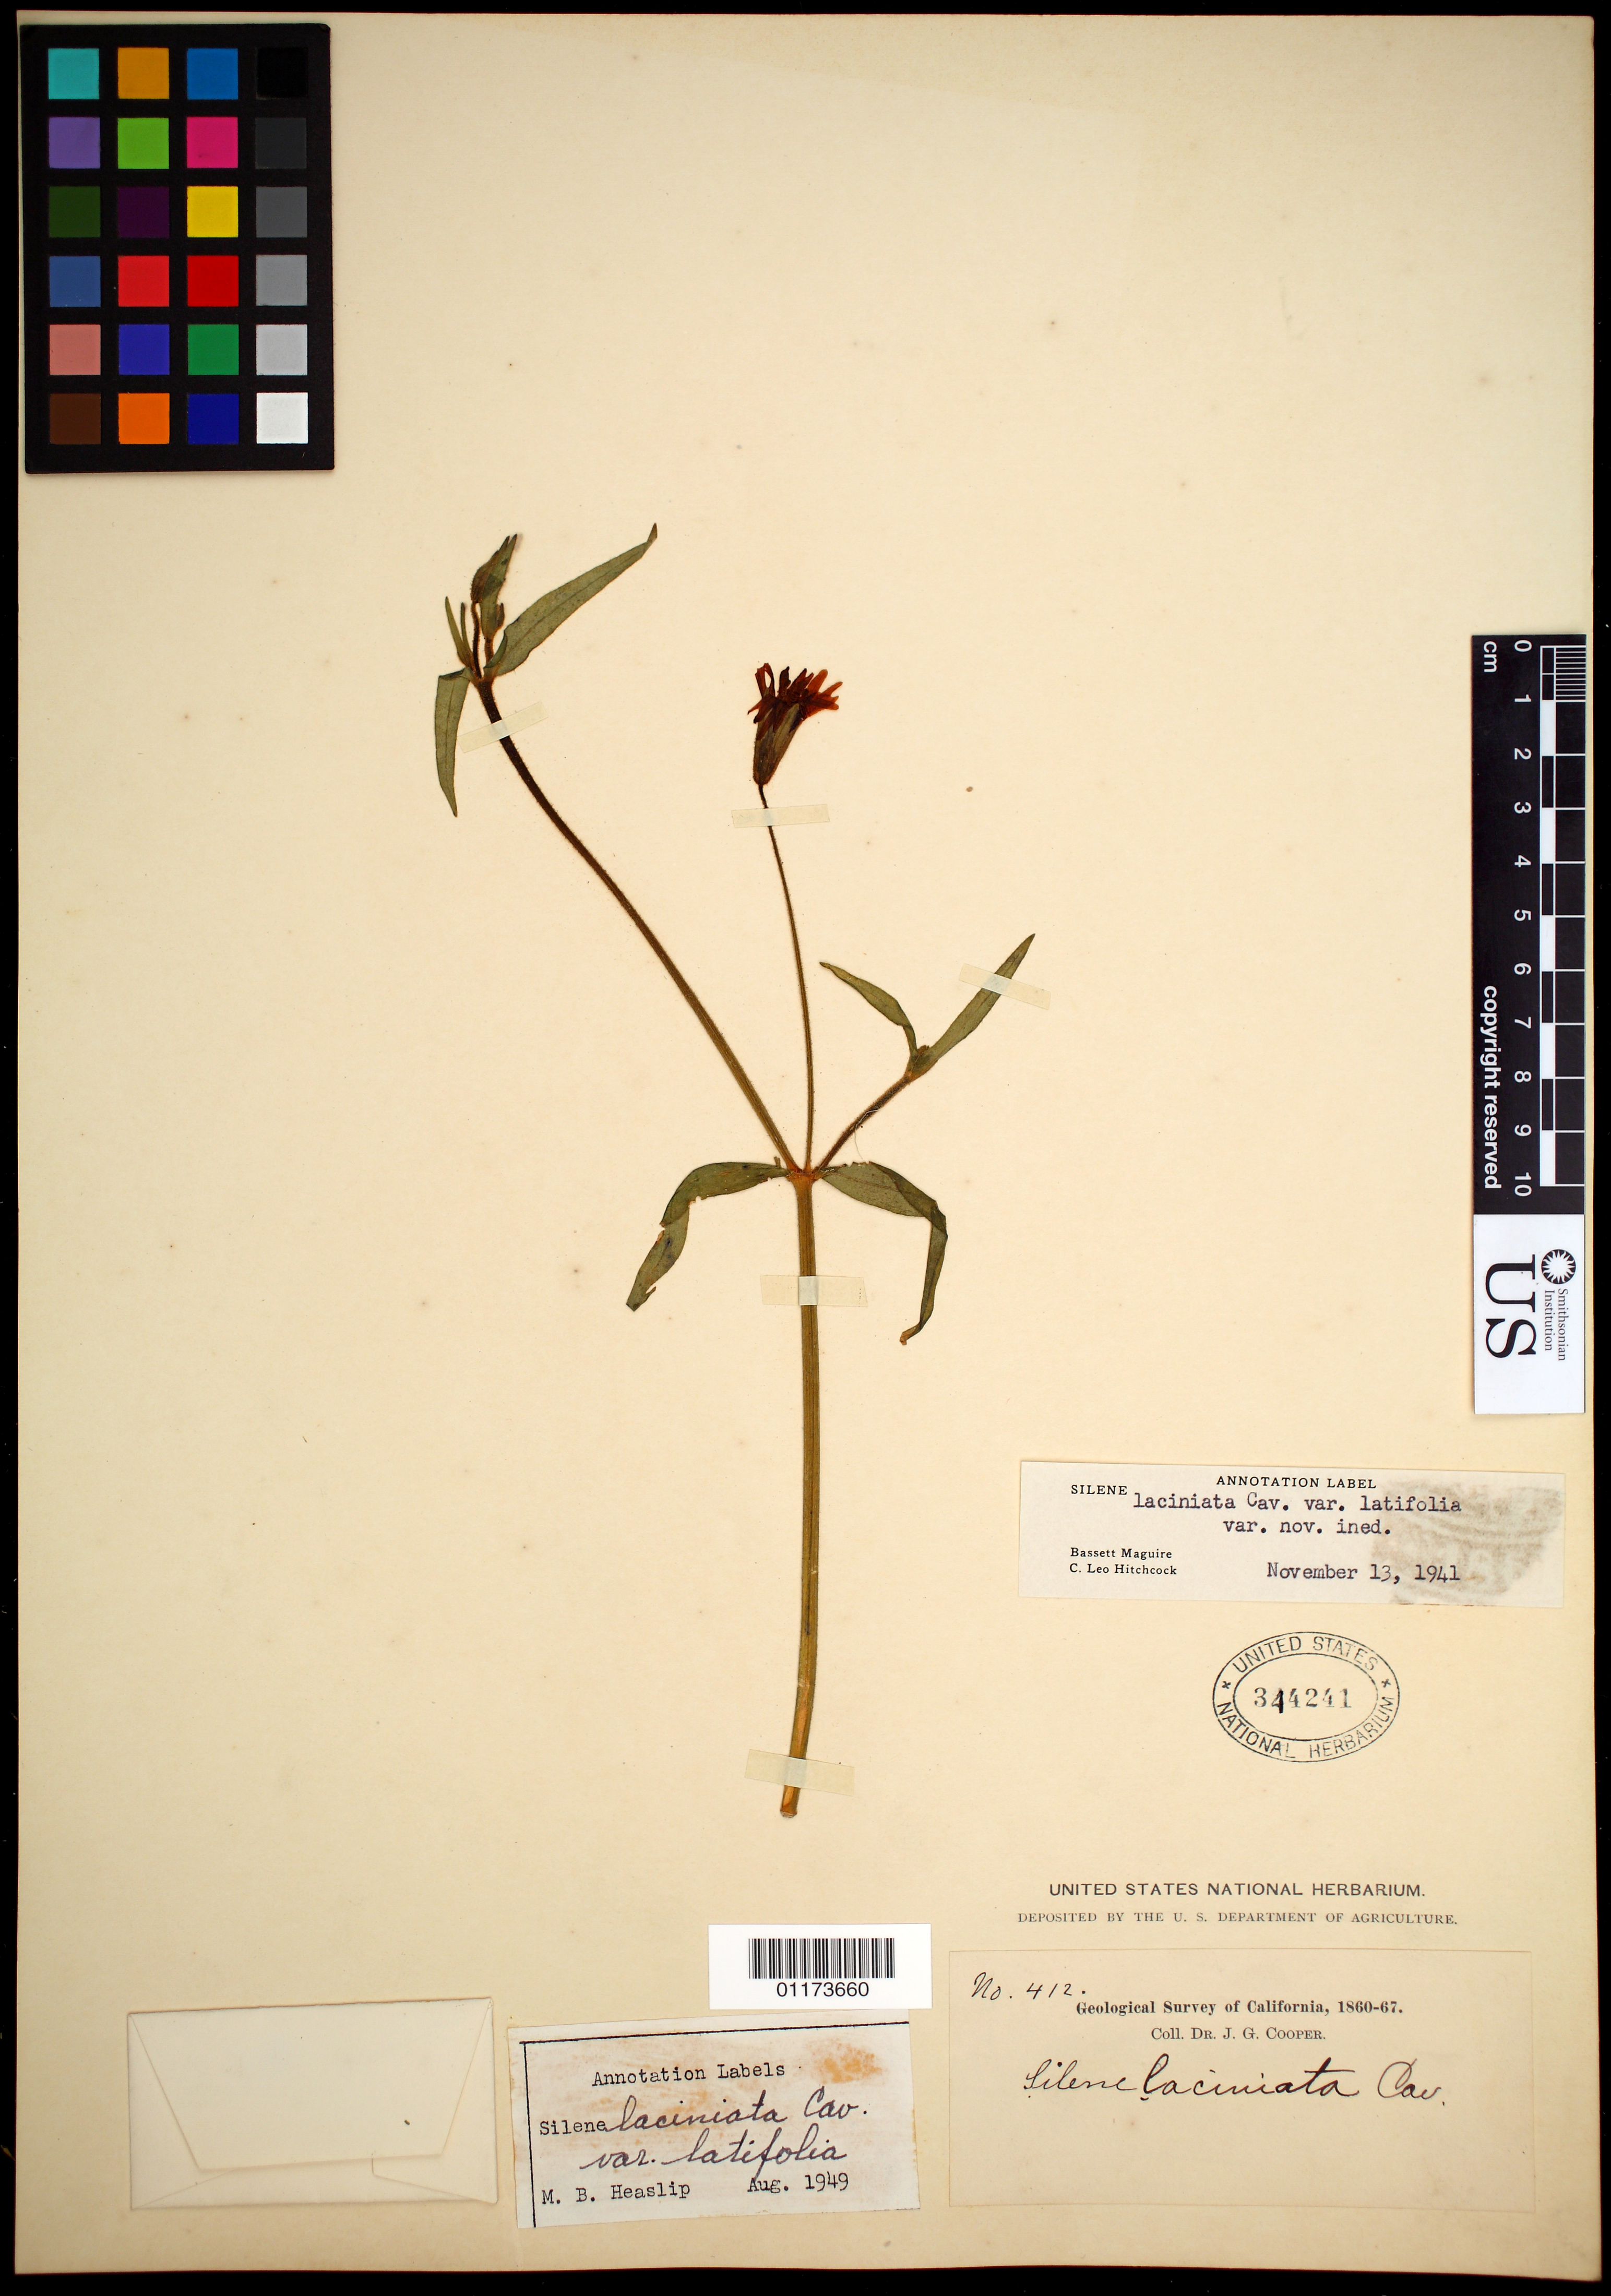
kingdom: Plantae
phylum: Tracheophyta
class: Magnoliopsida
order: Caryophyllales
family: Caryophyllaceae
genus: Silene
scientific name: Silene laciniata var. latifolia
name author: C.L. Hitchc. & Maguire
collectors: J. G. Cooper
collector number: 412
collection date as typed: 1860 to -- --- 1867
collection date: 1860/1867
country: United States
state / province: California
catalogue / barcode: US 344241